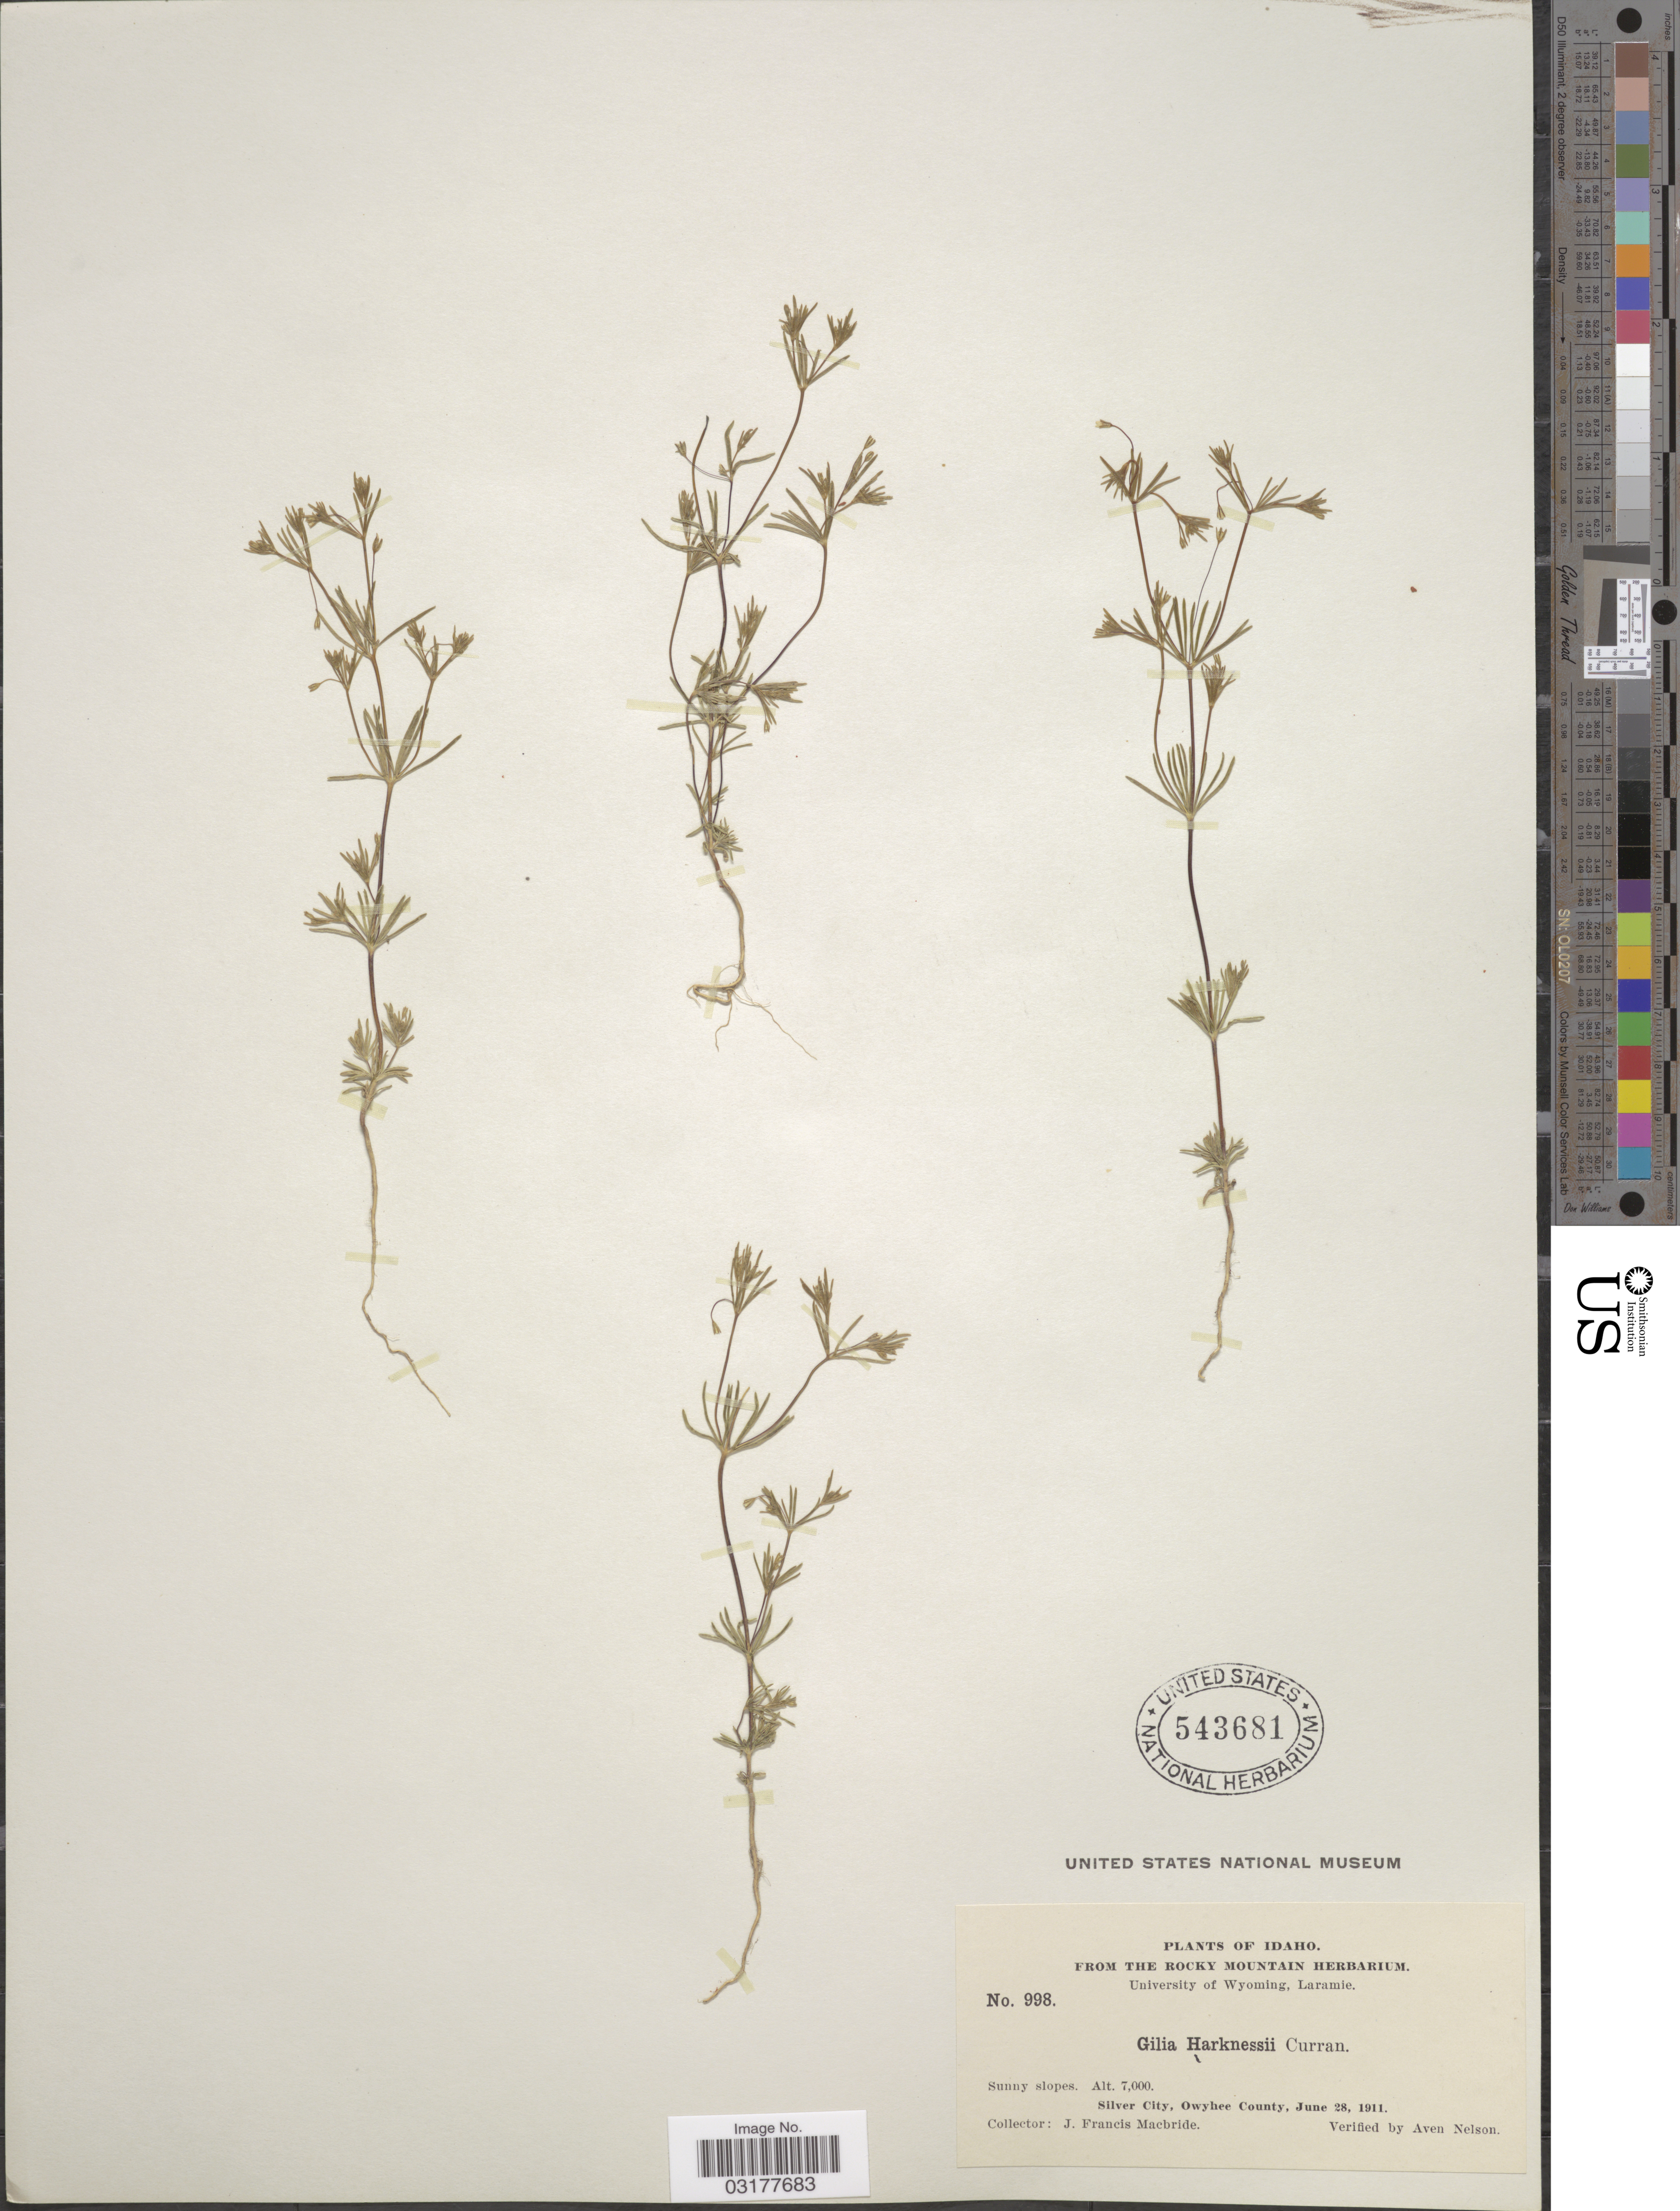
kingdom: Plantae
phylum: Tracheophyta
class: Magnoliopsida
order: Ericales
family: Polemoniaceae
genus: Leptosiphon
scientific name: Leptosiphon septentrionalis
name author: (H. Mason) J.M. Porter & L.A. Johnson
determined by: Strong, Mark T., (BOT), Smithsonian Institution - National Museum of Natural History (UNITED STATES)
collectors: J. F. Macbride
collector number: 998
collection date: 1911-06-28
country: United States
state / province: Idaho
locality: Silver City, Owyhee County.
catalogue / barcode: US 543681